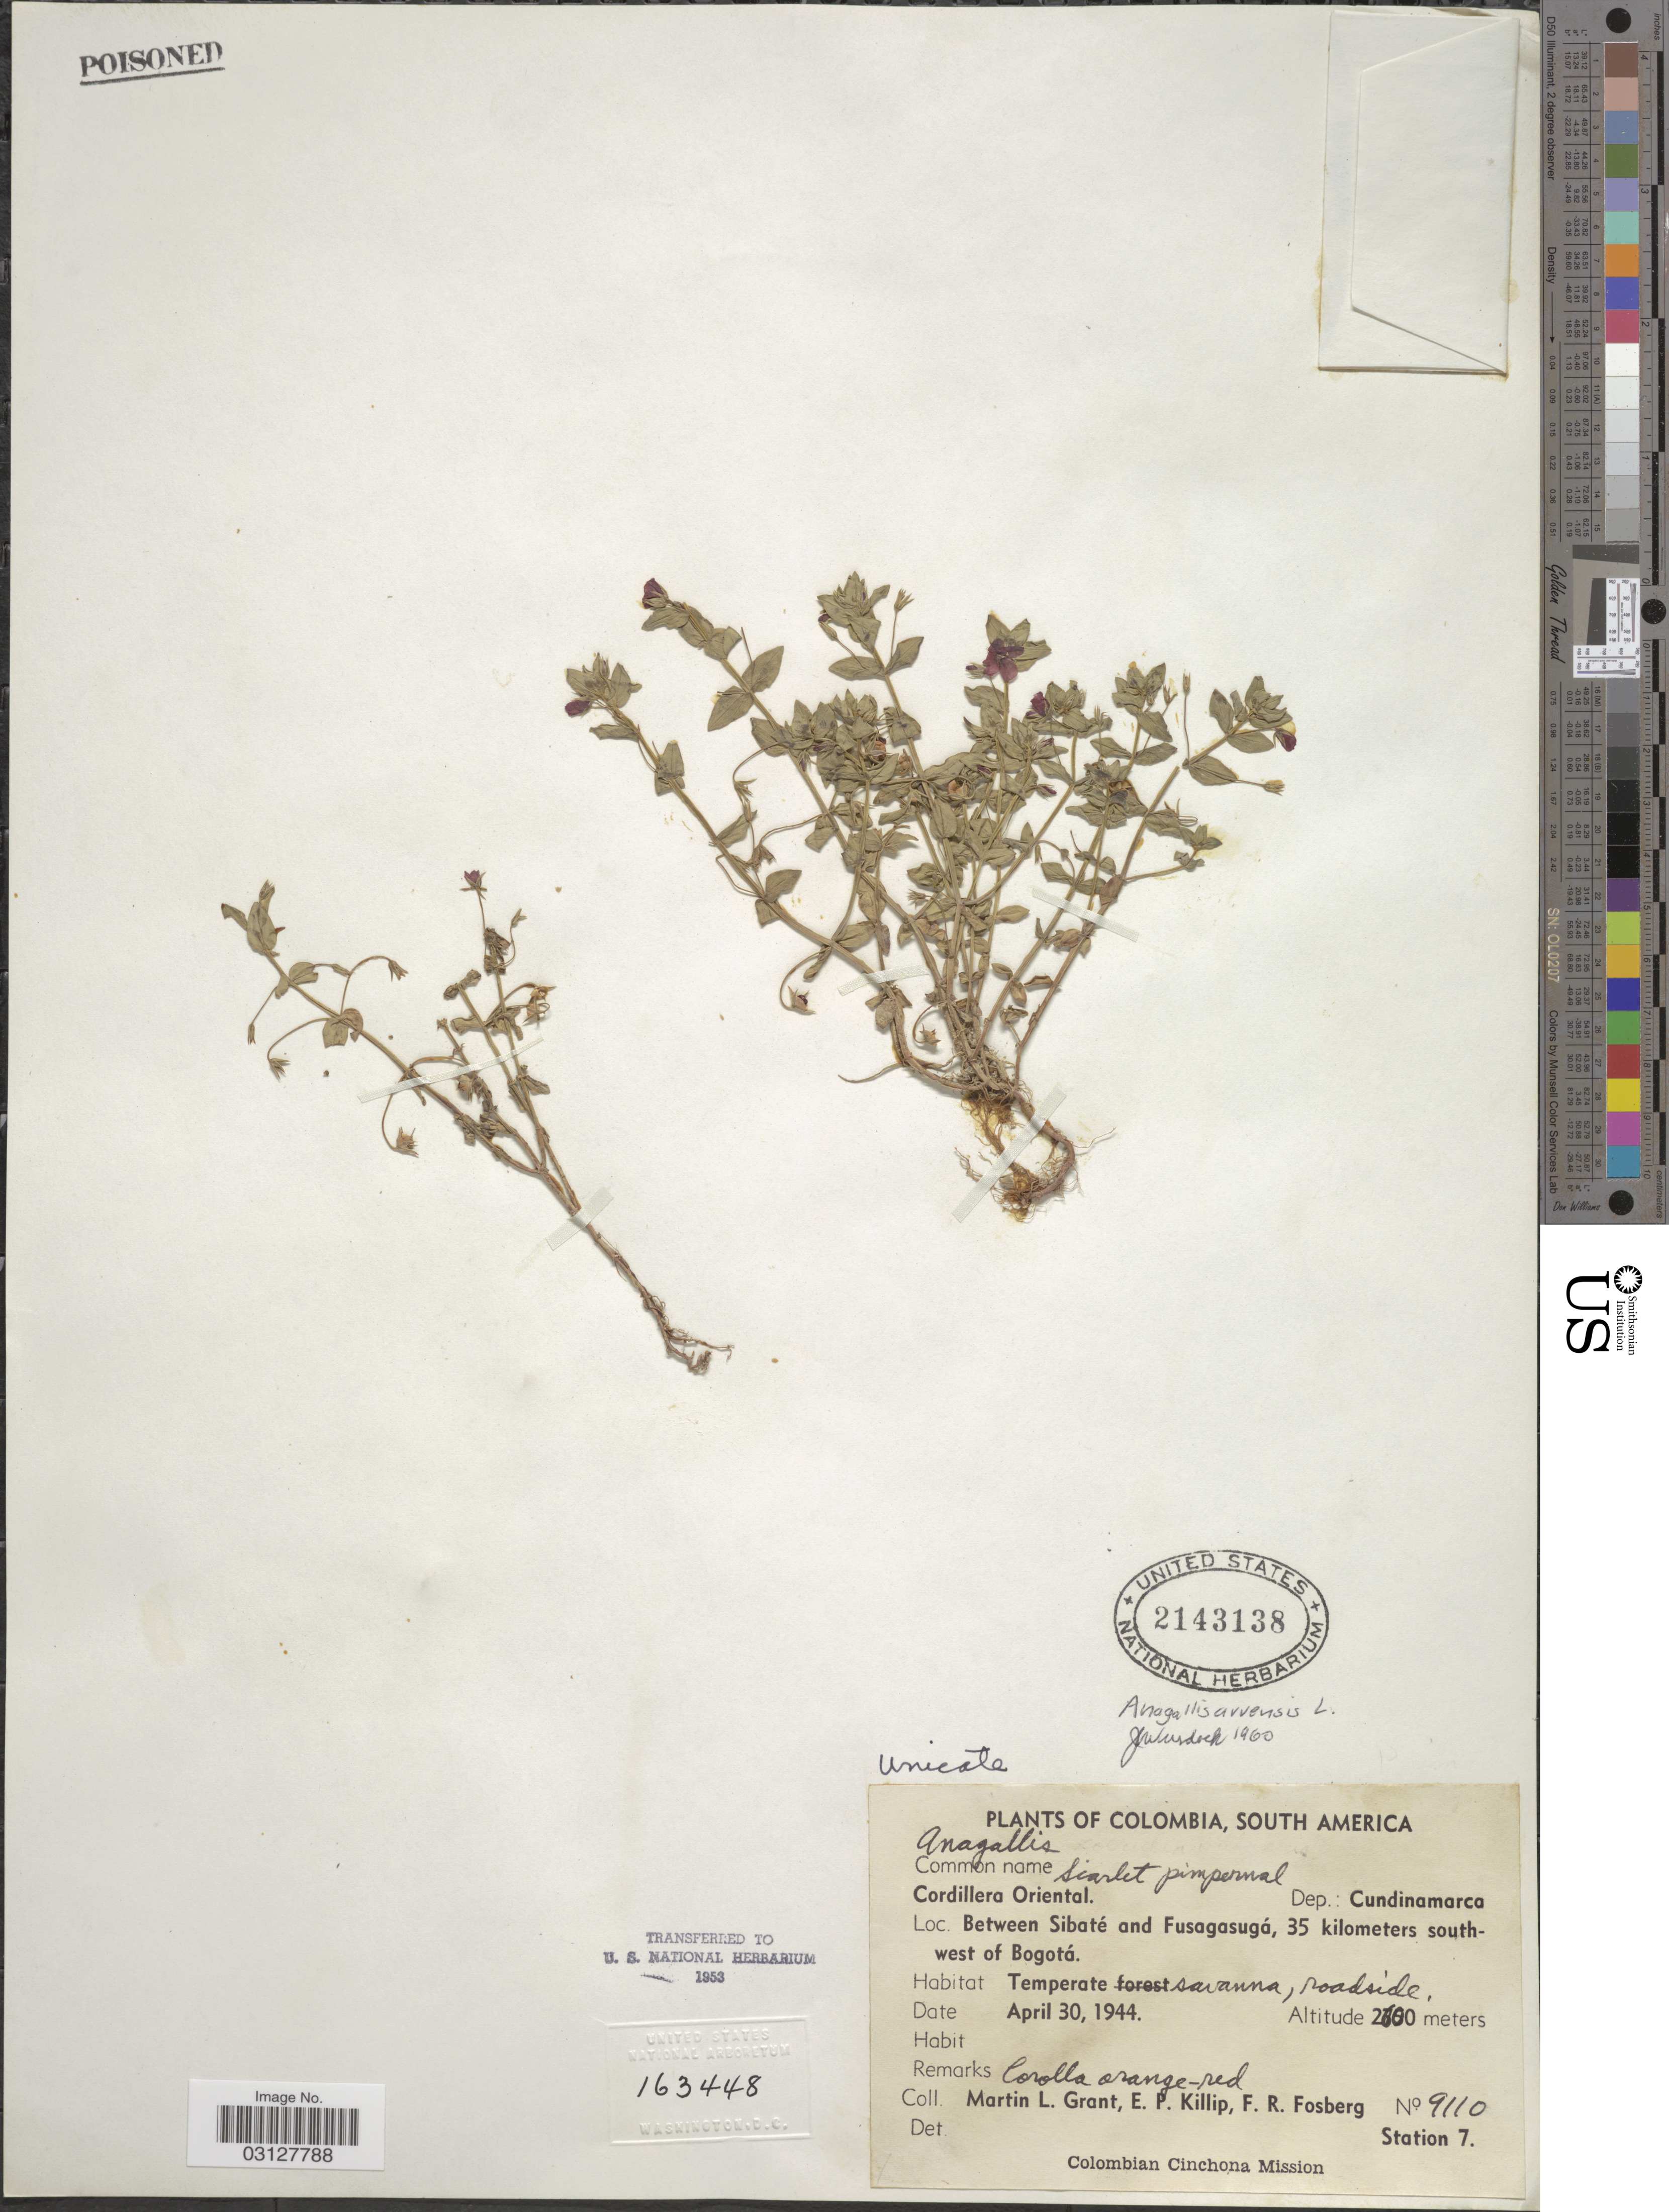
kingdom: Plantae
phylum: Tracheophyta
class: Magnoliopsida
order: Ericales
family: Primulaceae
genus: Anagallis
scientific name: Anagallis arvensis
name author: L.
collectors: M. L. Grant, E. P. Killip & F. R. Fosberg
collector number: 9110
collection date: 1944-04-30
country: Colombia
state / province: Cundinamarca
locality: Cordillera Oriental. Dep.: Cundinamarca. Between Sibaté and Fusagasugá, 35 kilometers south-west of Bogotá.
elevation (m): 2600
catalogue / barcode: US 2143138